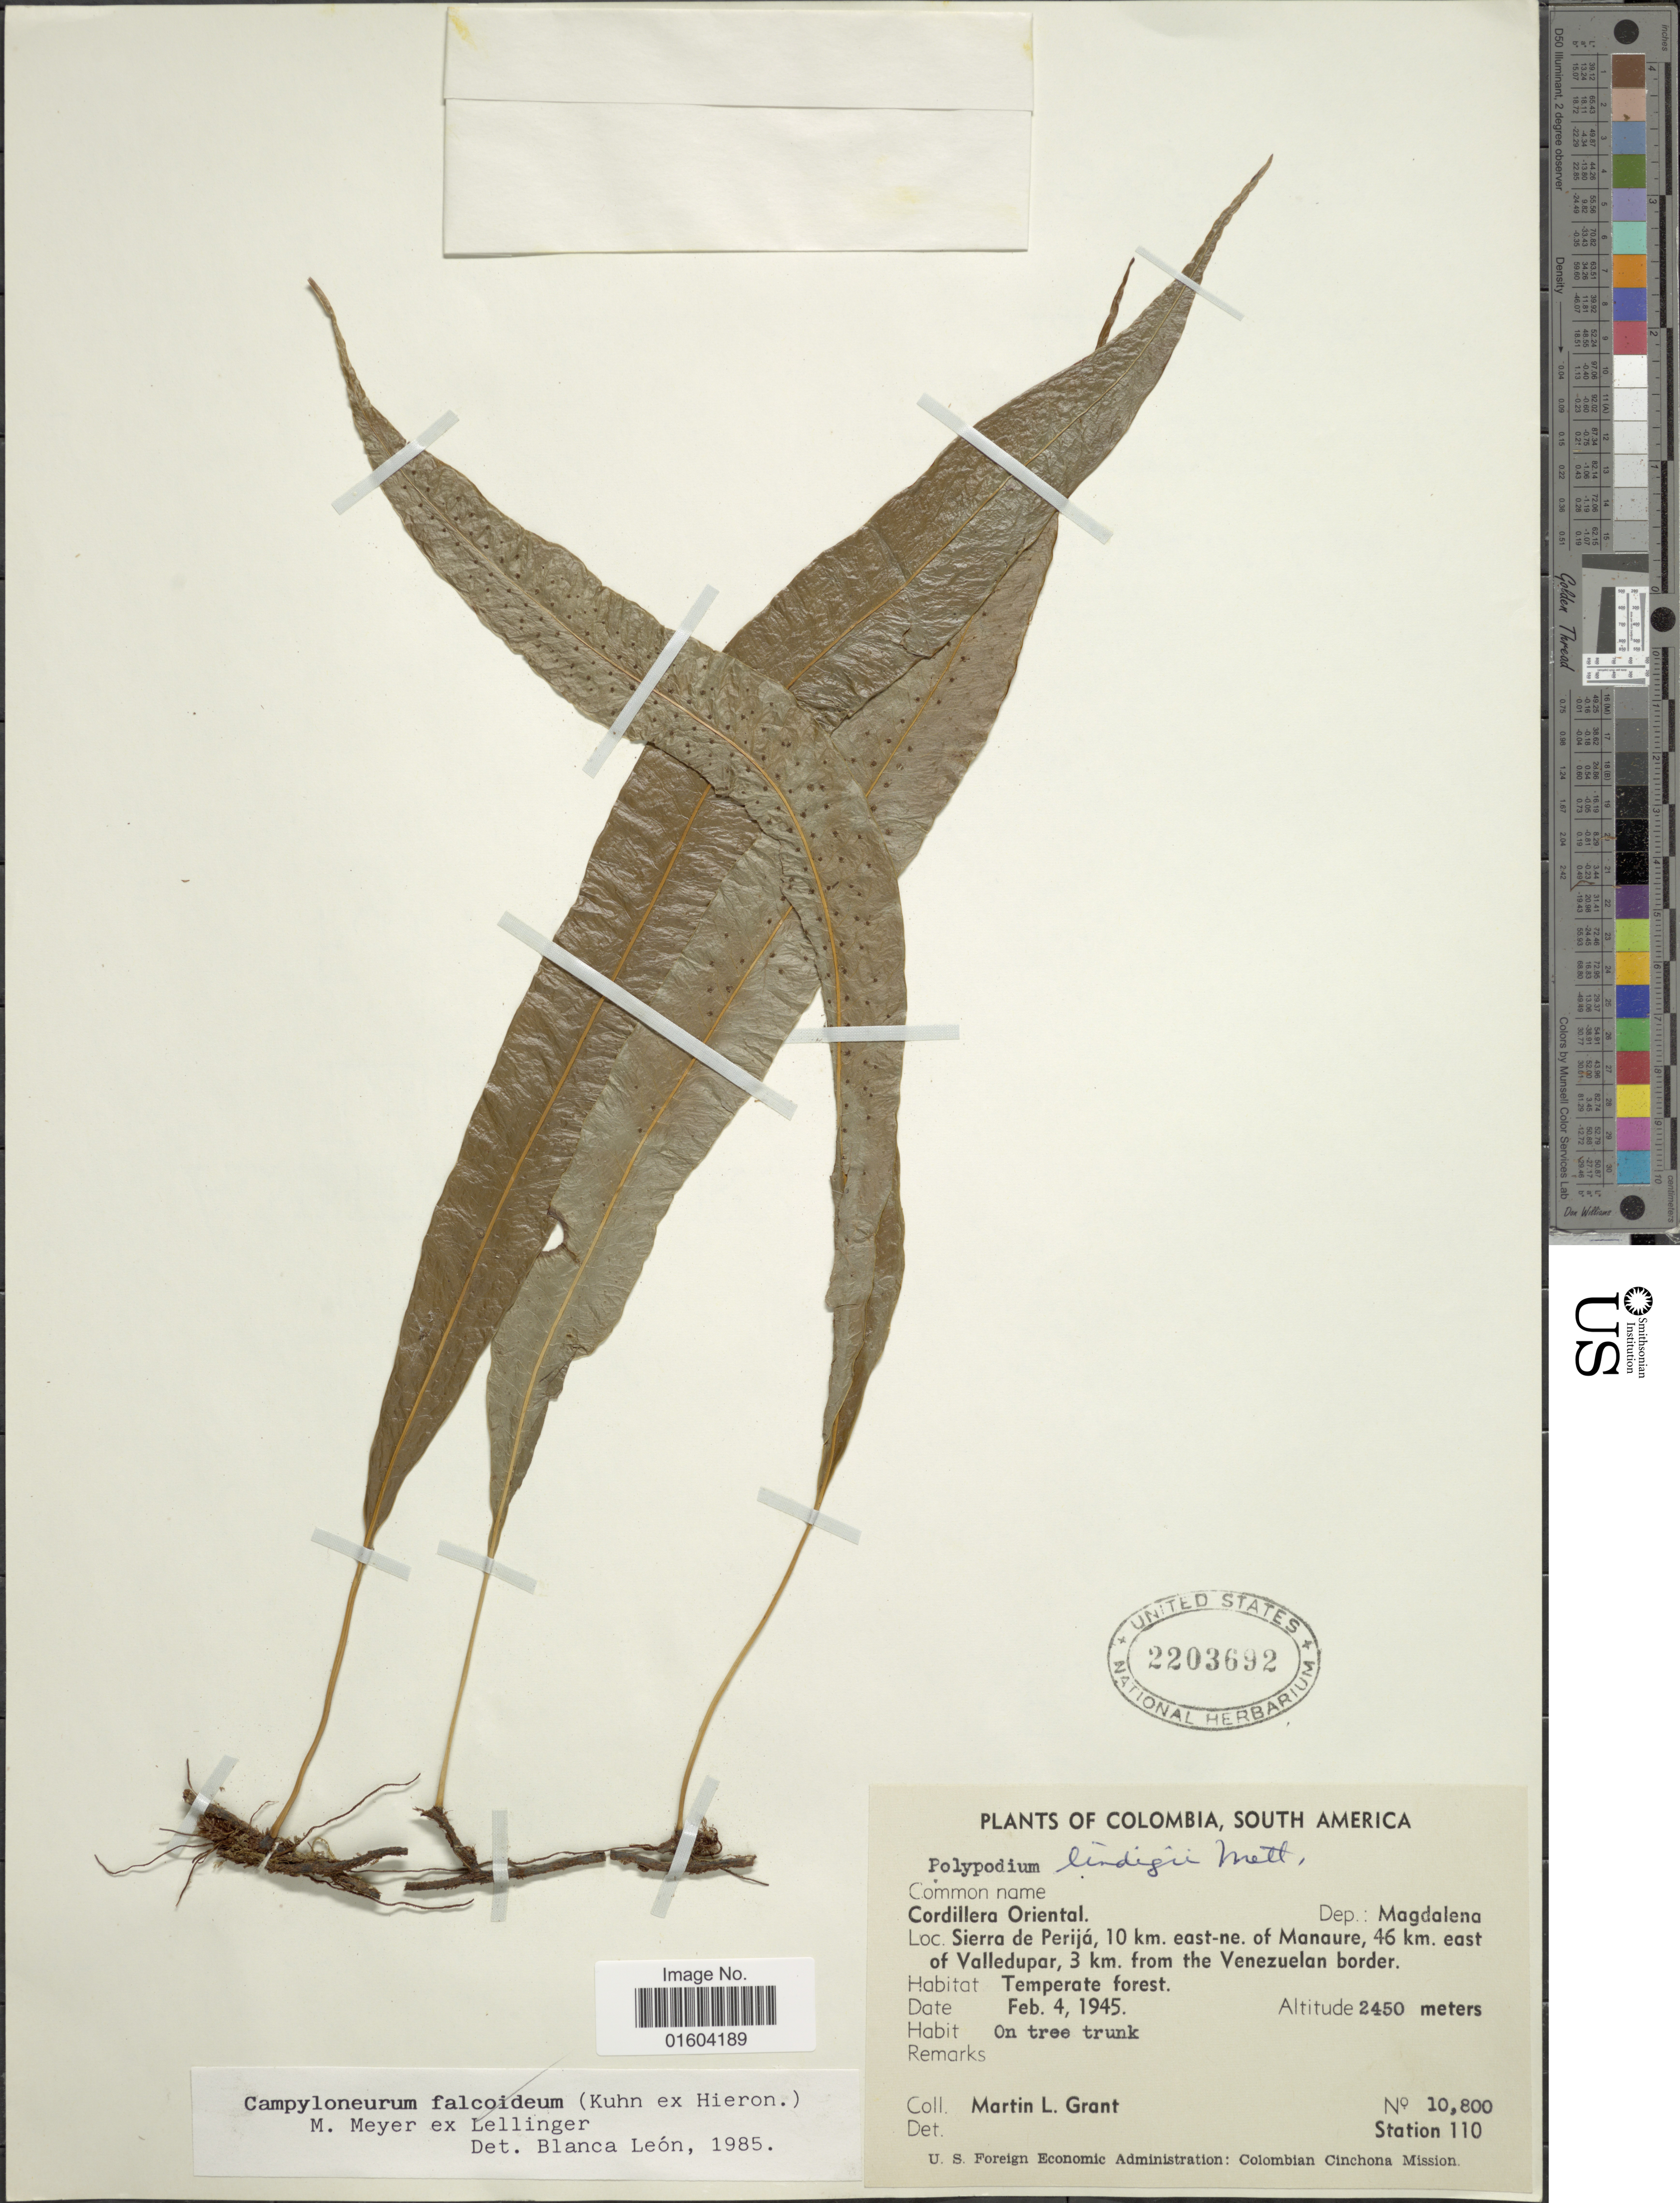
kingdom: Plantae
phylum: Tracheophyta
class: Polypodiopsida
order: Polypodiales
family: Polypodiaceae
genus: Campyloneurum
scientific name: Campyloneurum chrysopodum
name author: (Klotzsch) Fée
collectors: M. L. Grant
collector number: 10800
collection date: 1945-02-04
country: Colombia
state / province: Magdalena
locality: Cordillera Oriental, Dep.: Magdalena, Sierra de Perija, 10 km east-ne. of Manaure, 46 km. east of Valledupar, 3 km. from the Venezuelan border. Station 110.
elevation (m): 2450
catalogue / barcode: US 2203691